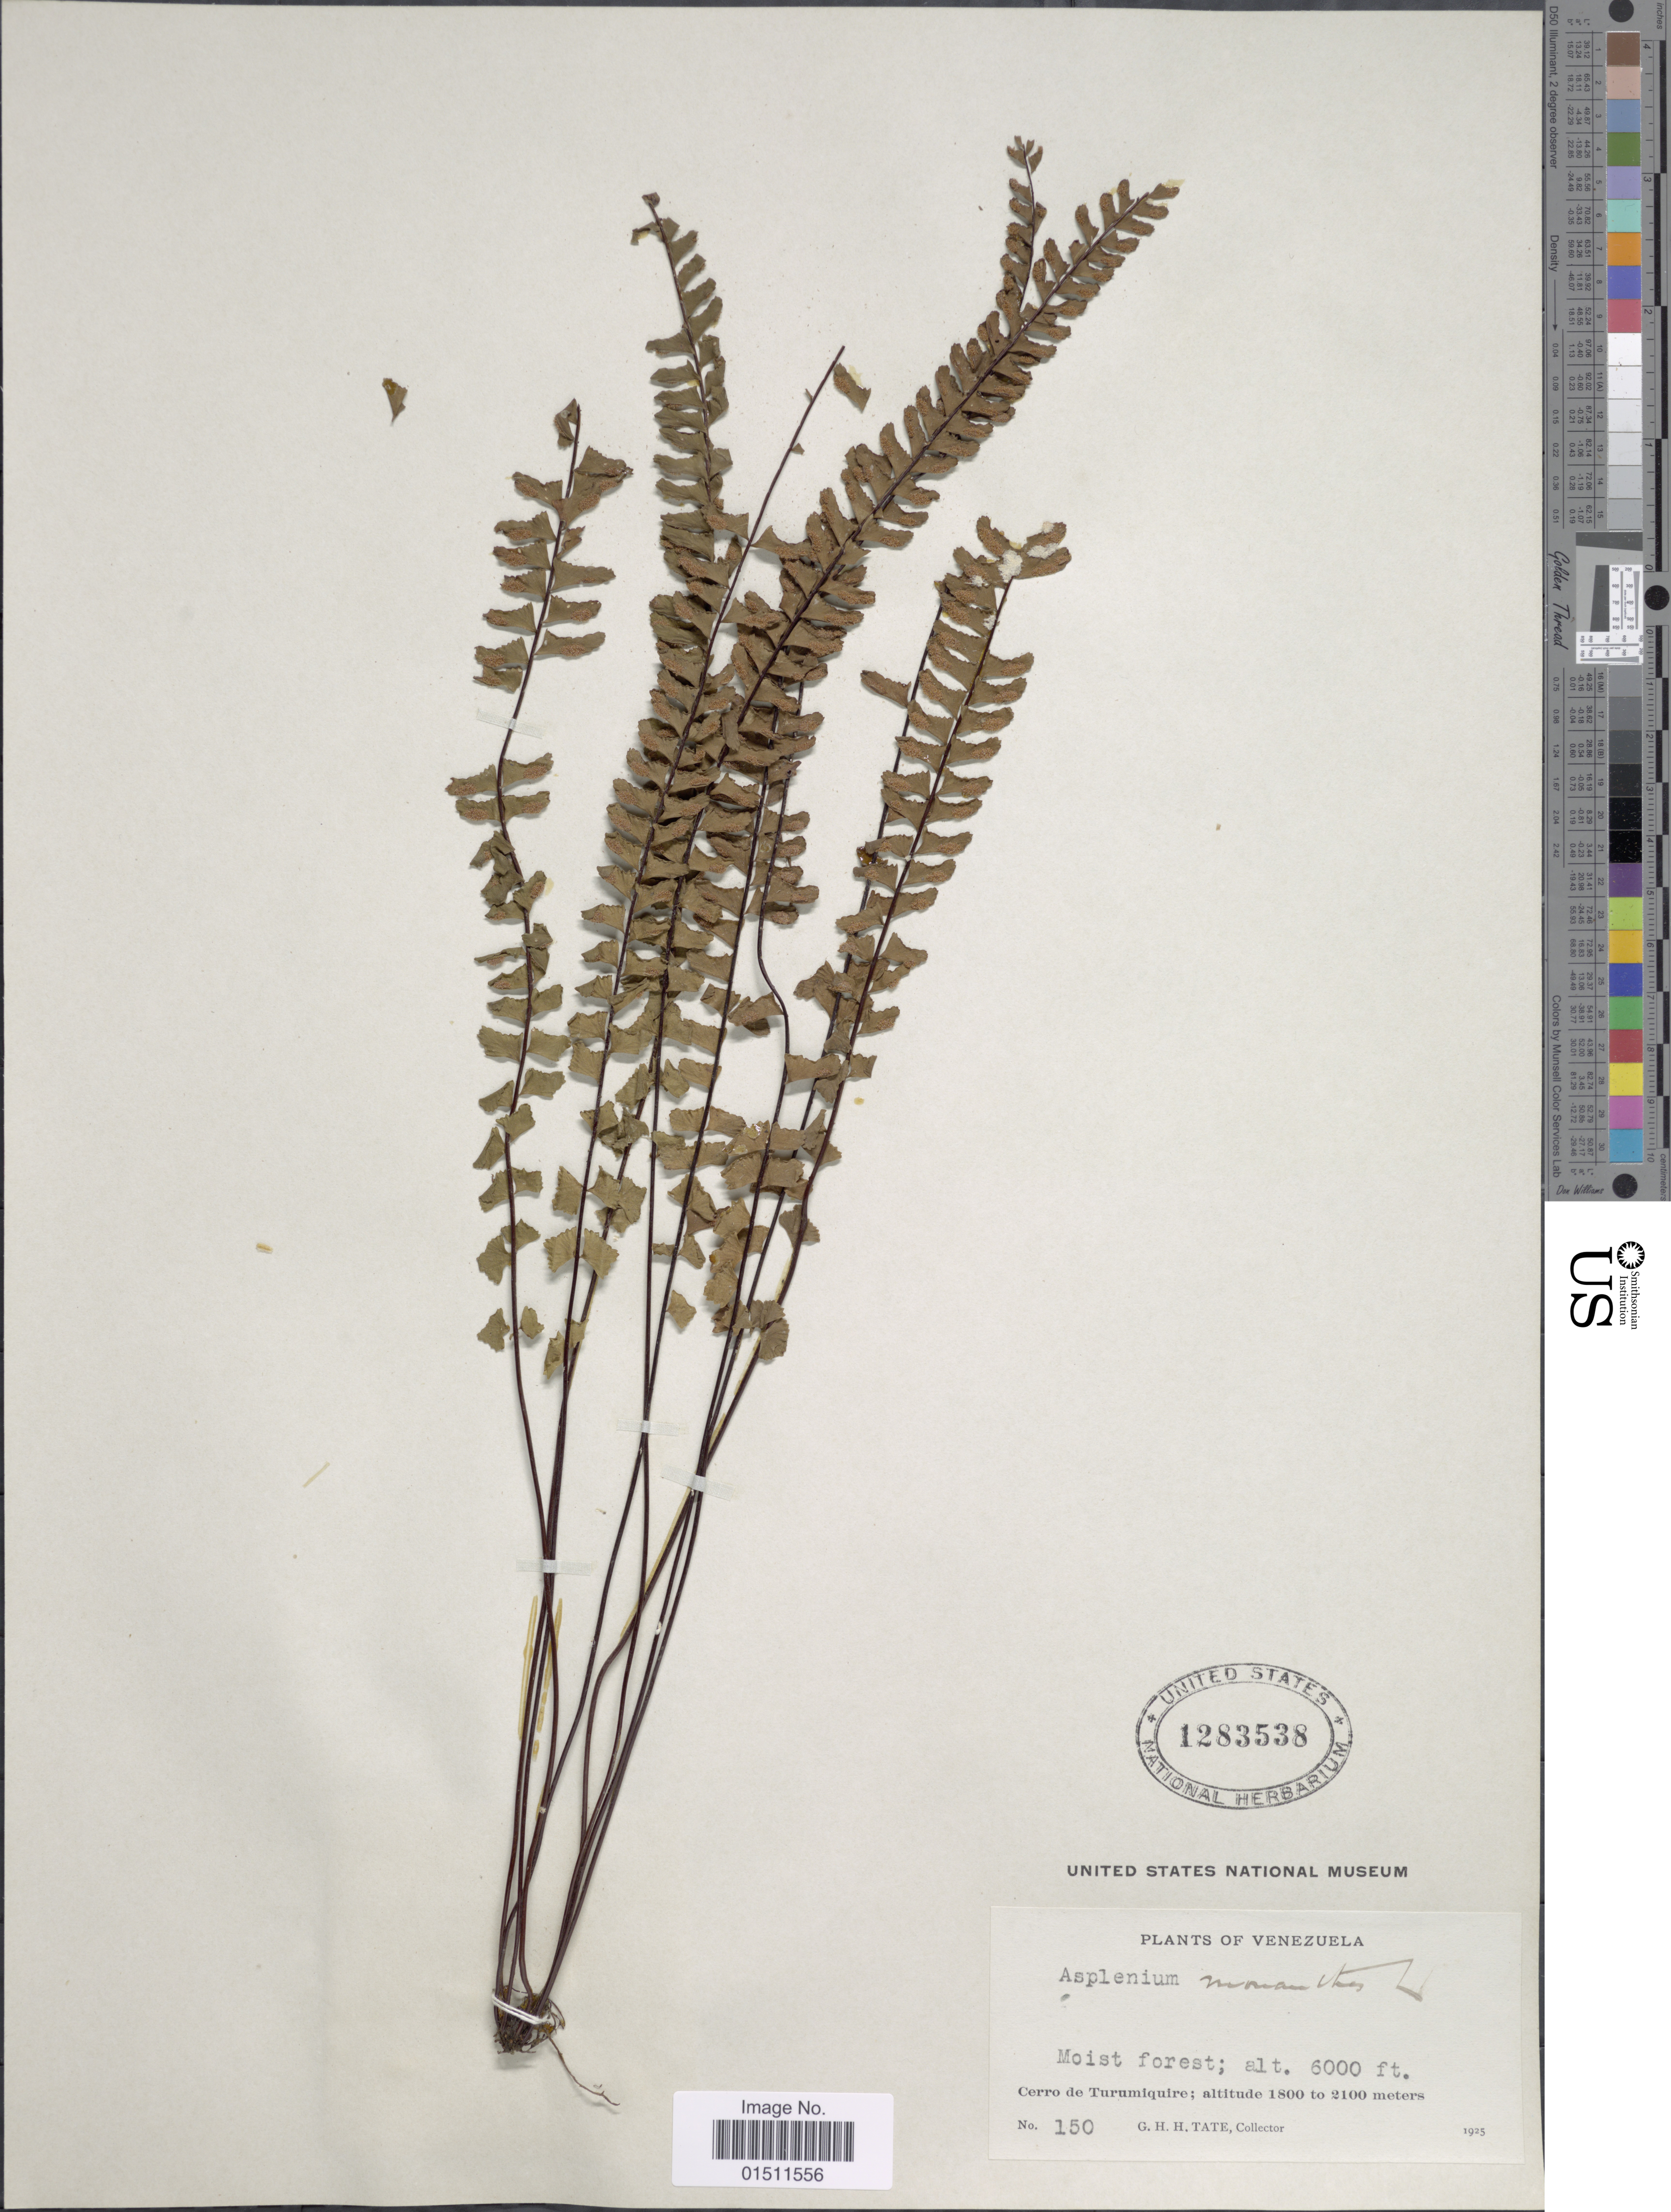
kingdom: Plantae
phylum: Tracheophyta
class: Polypodiopsida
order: Polypodiales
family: Aspleniaceae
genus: Asplenium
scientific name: Asplenium monanthes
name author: L.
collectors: G. H. H.Tate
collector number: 150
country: Venezuela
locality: Cerro de Turumiquire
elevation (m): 1829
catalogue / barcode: US 1283538